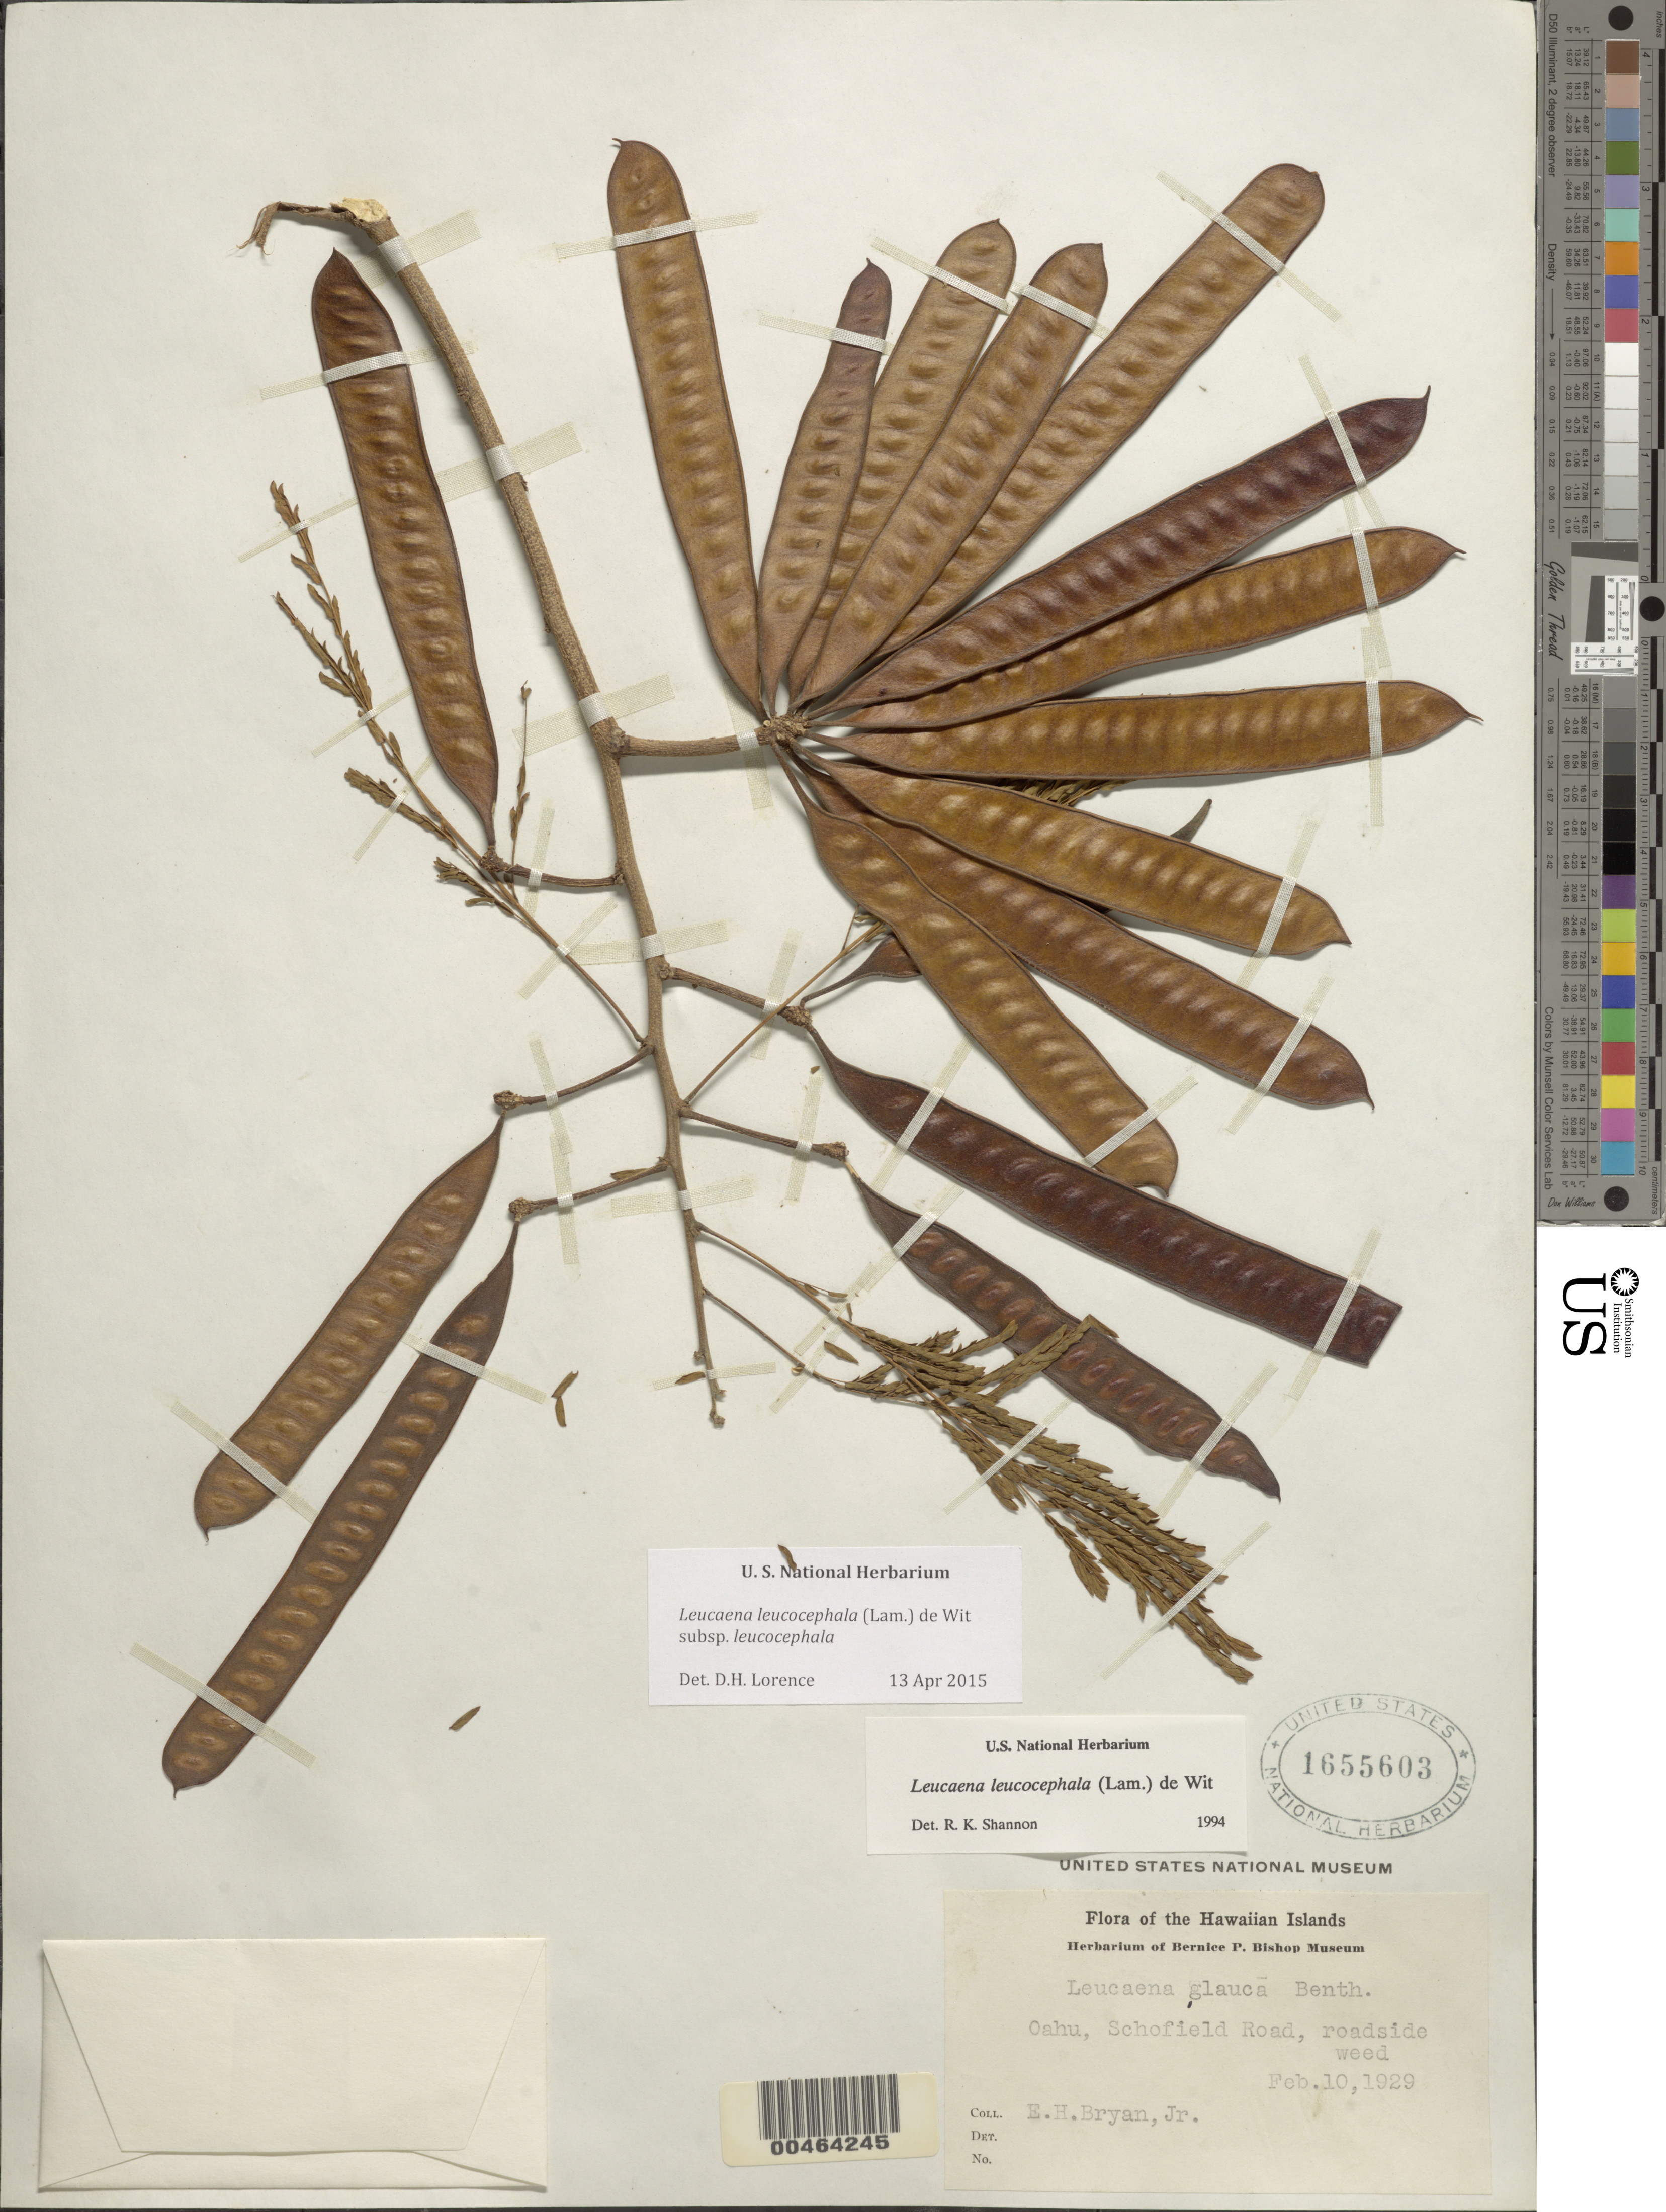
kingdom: Plantae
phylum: Tracheophyta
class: Magnoliopsida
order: Fabales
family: Fabaceae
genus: Leucaena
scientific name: Leucaena leucocephala subsp. leucocephala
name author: (Lam.) de Wit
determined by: Lorence, David H., (PTBG), National Tropical Botanical Garden (UNITED STATES)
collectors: E. Bryan Jr.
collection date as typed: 10 Feb 1929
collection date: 1929-02-10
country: United States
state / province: Hawaii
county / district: Honolulu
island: Oahu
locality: Schofield Road.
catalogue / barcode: US 1655603